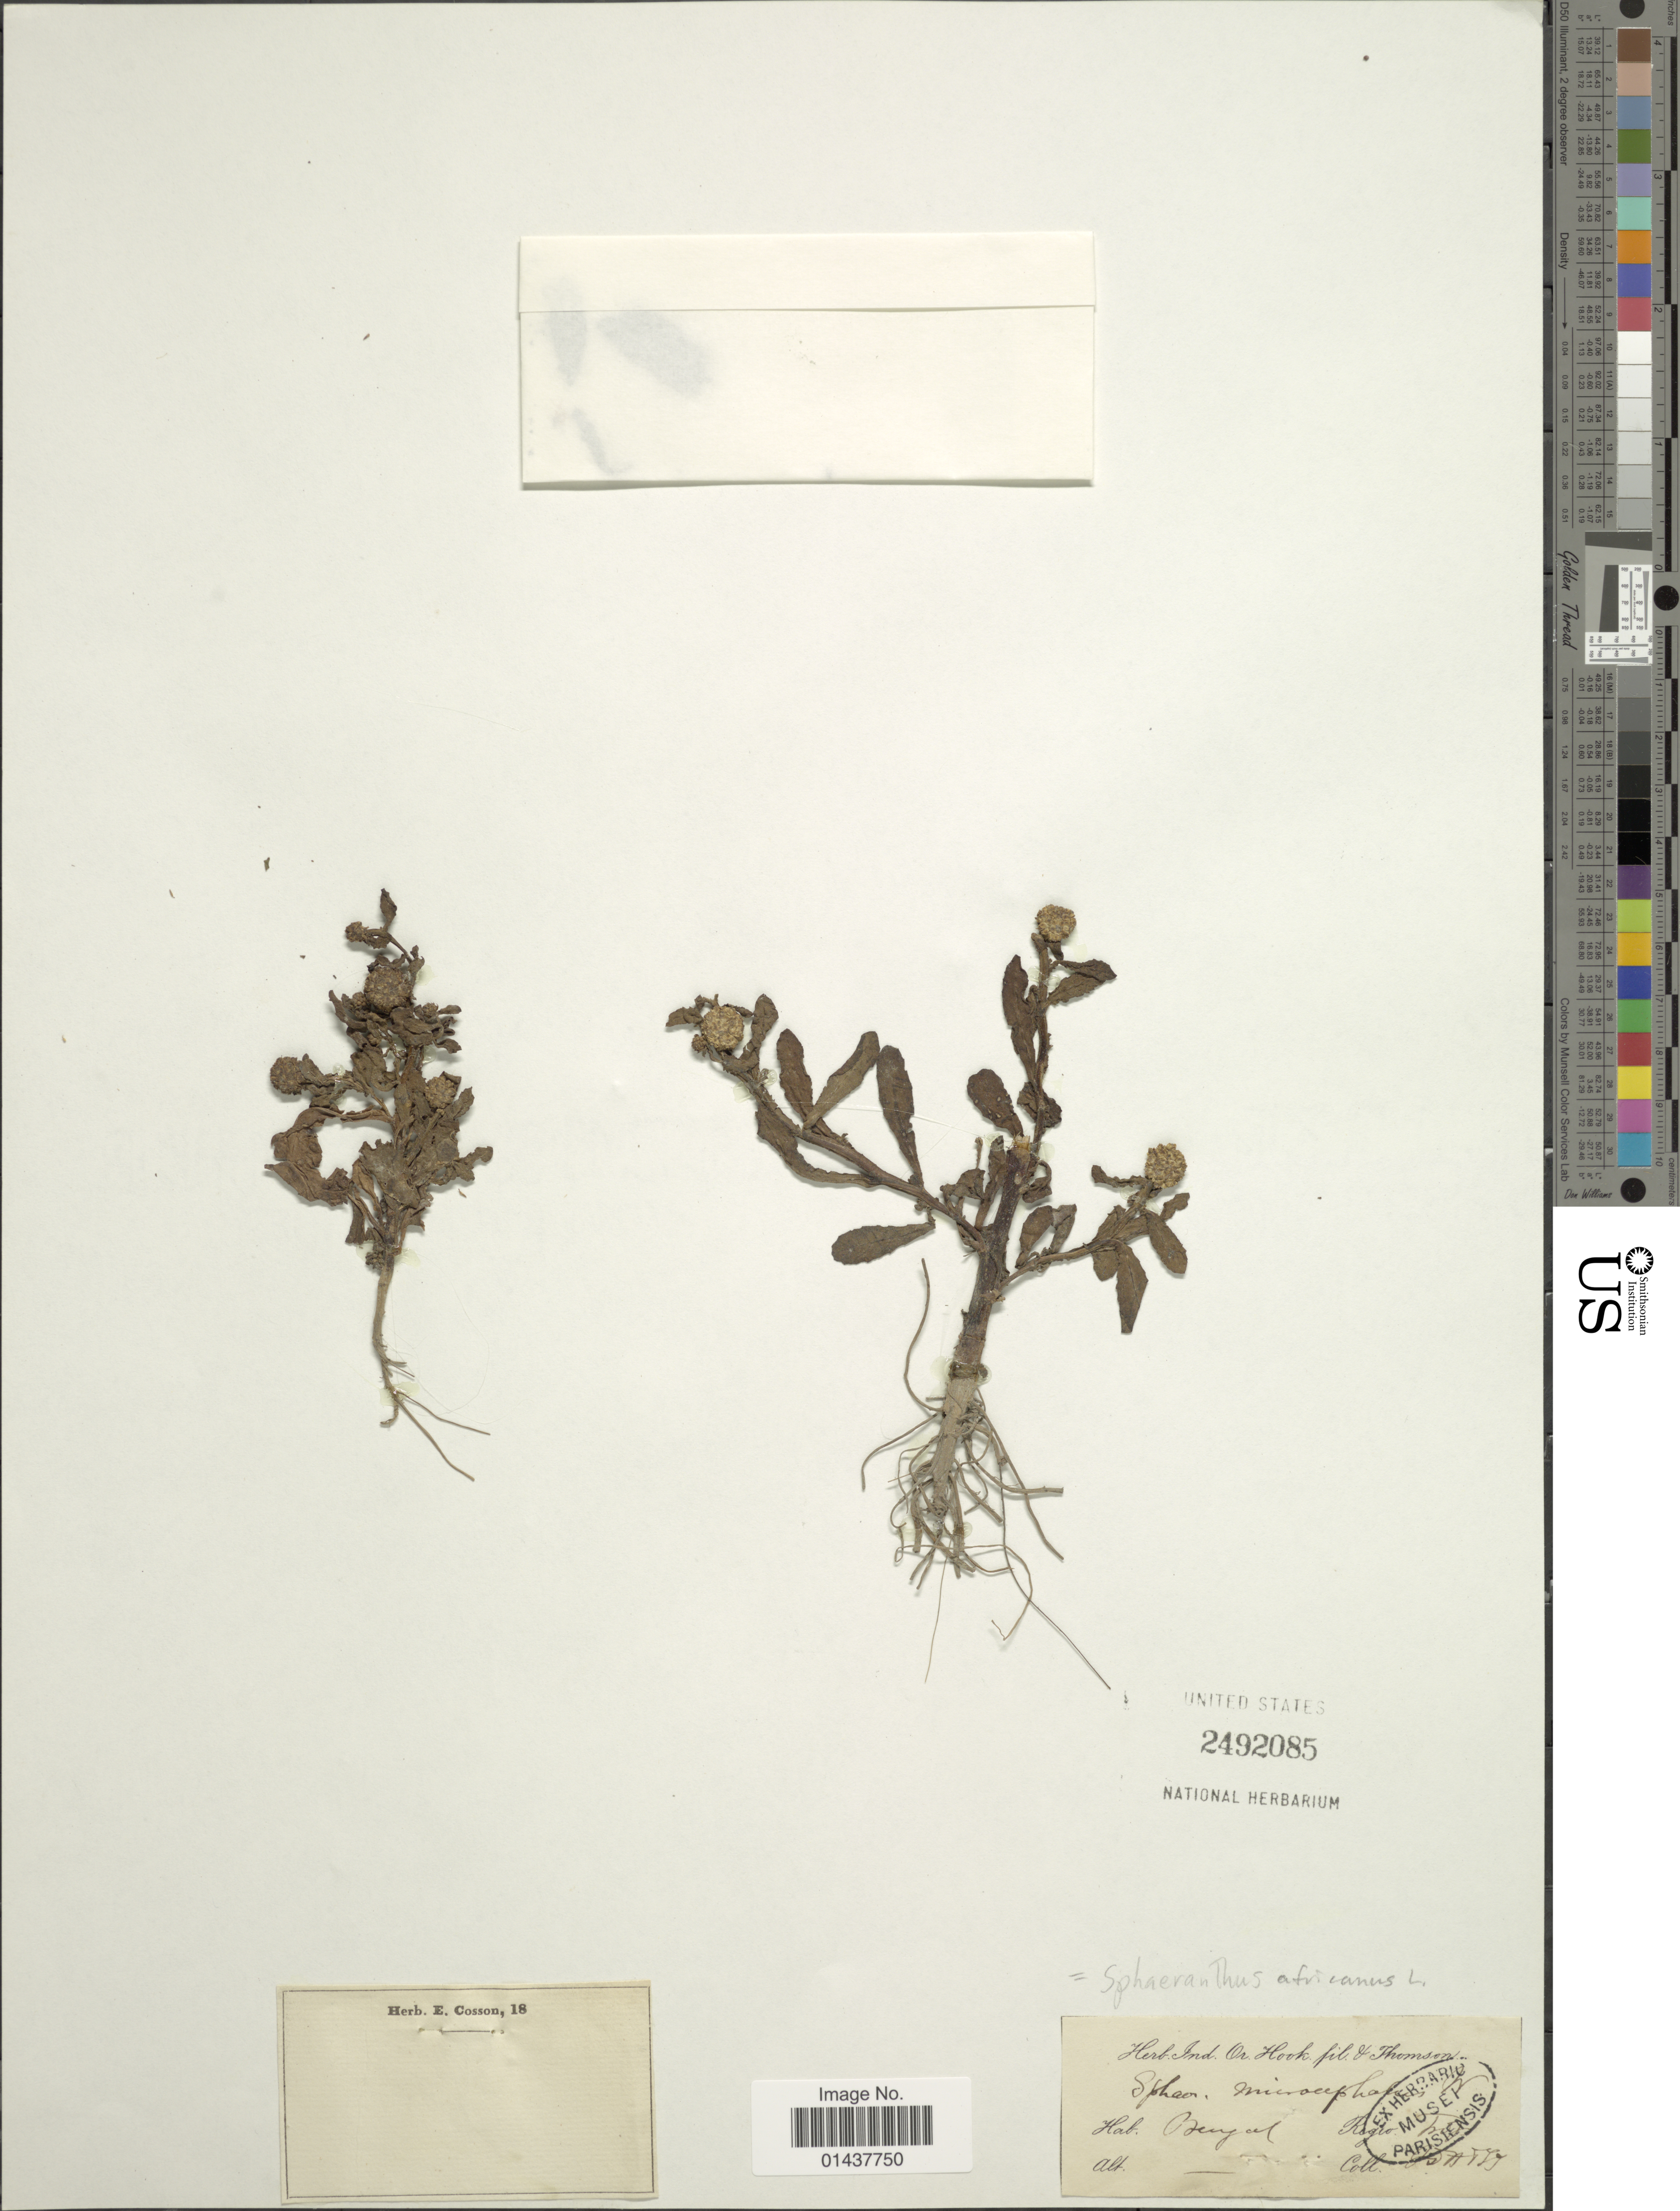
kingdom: Plantae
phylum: Tracheophyta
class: Magnoliopsida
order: Asterales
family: Asteraceae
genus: Sphaeranthus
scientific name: Sphaeranthus africanus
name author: L.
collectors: J. D. Hooker & T. Thomson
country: India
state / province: West Bengal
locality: Bengal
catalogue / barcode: US 2492085